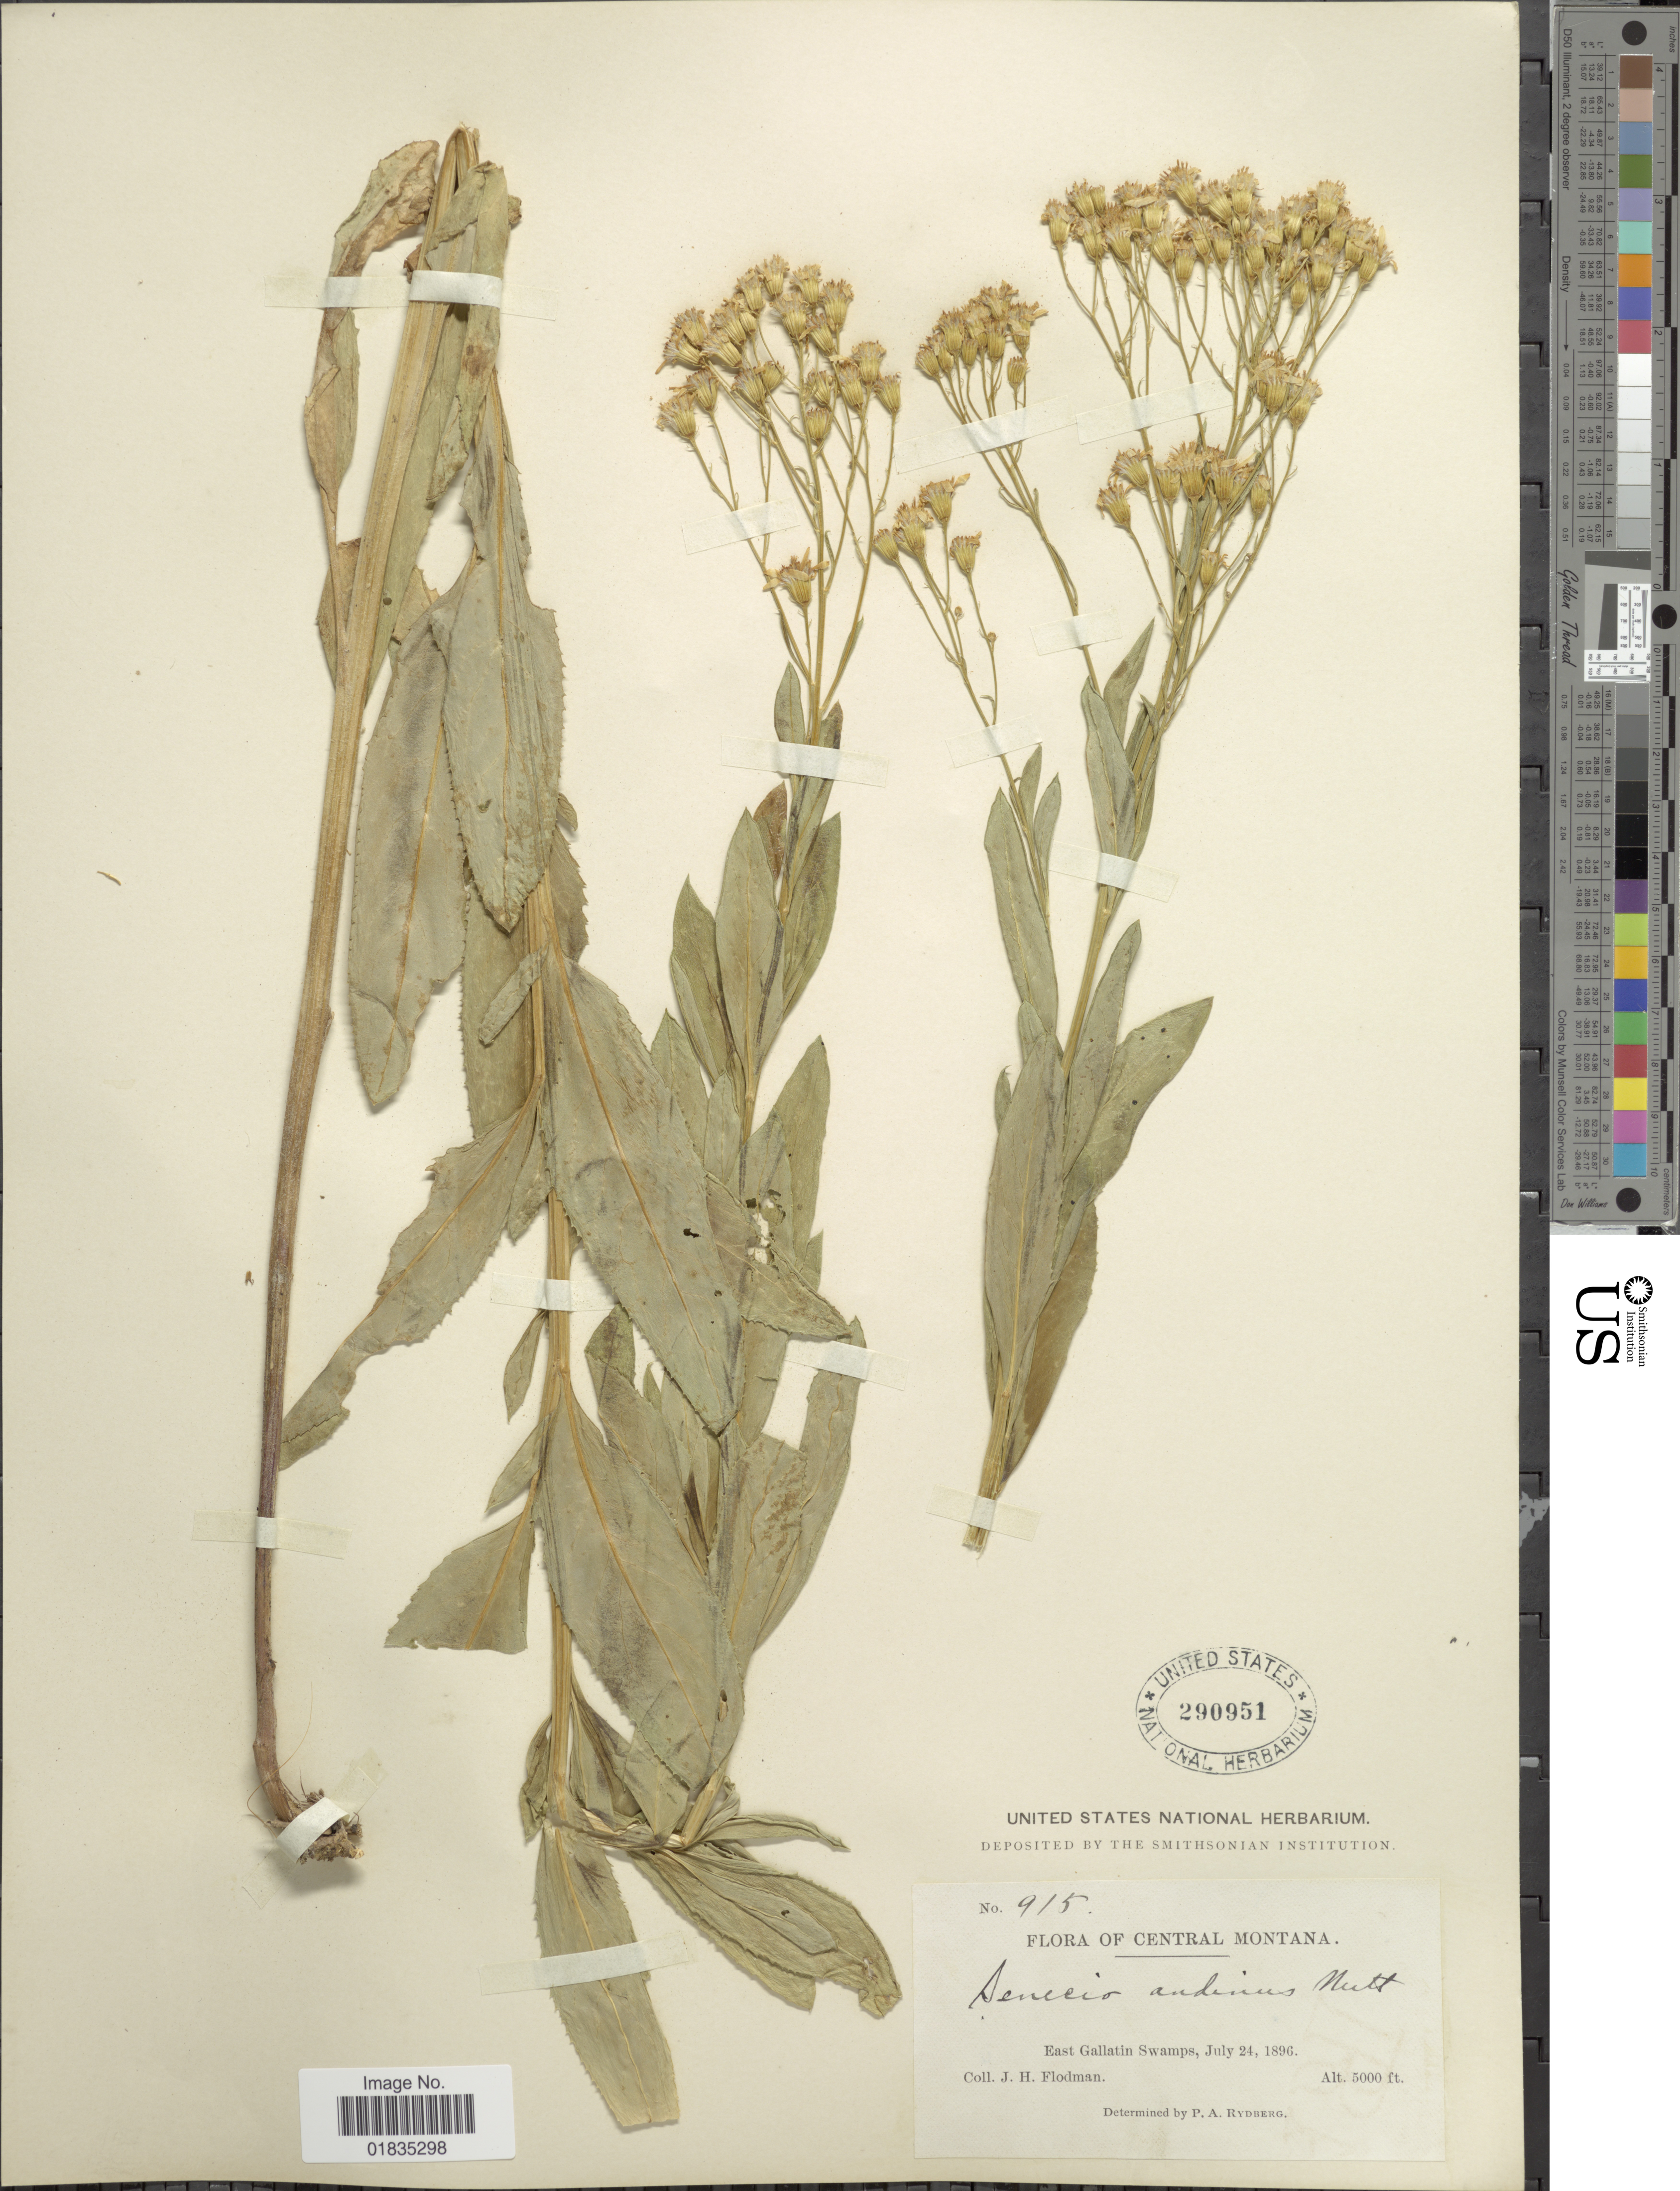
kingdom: Plantae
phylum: Tracheophyta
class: Magnoliopsida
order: Asterales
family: Asteraceae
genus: Senecio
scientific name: Senecio serra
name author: Hook.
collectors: J. Flodman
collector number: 915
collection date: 1896-07-24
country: United States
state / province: Montana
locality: Central Montana, East Gallatin Swamps.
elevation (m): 1524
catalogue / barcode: US 290951